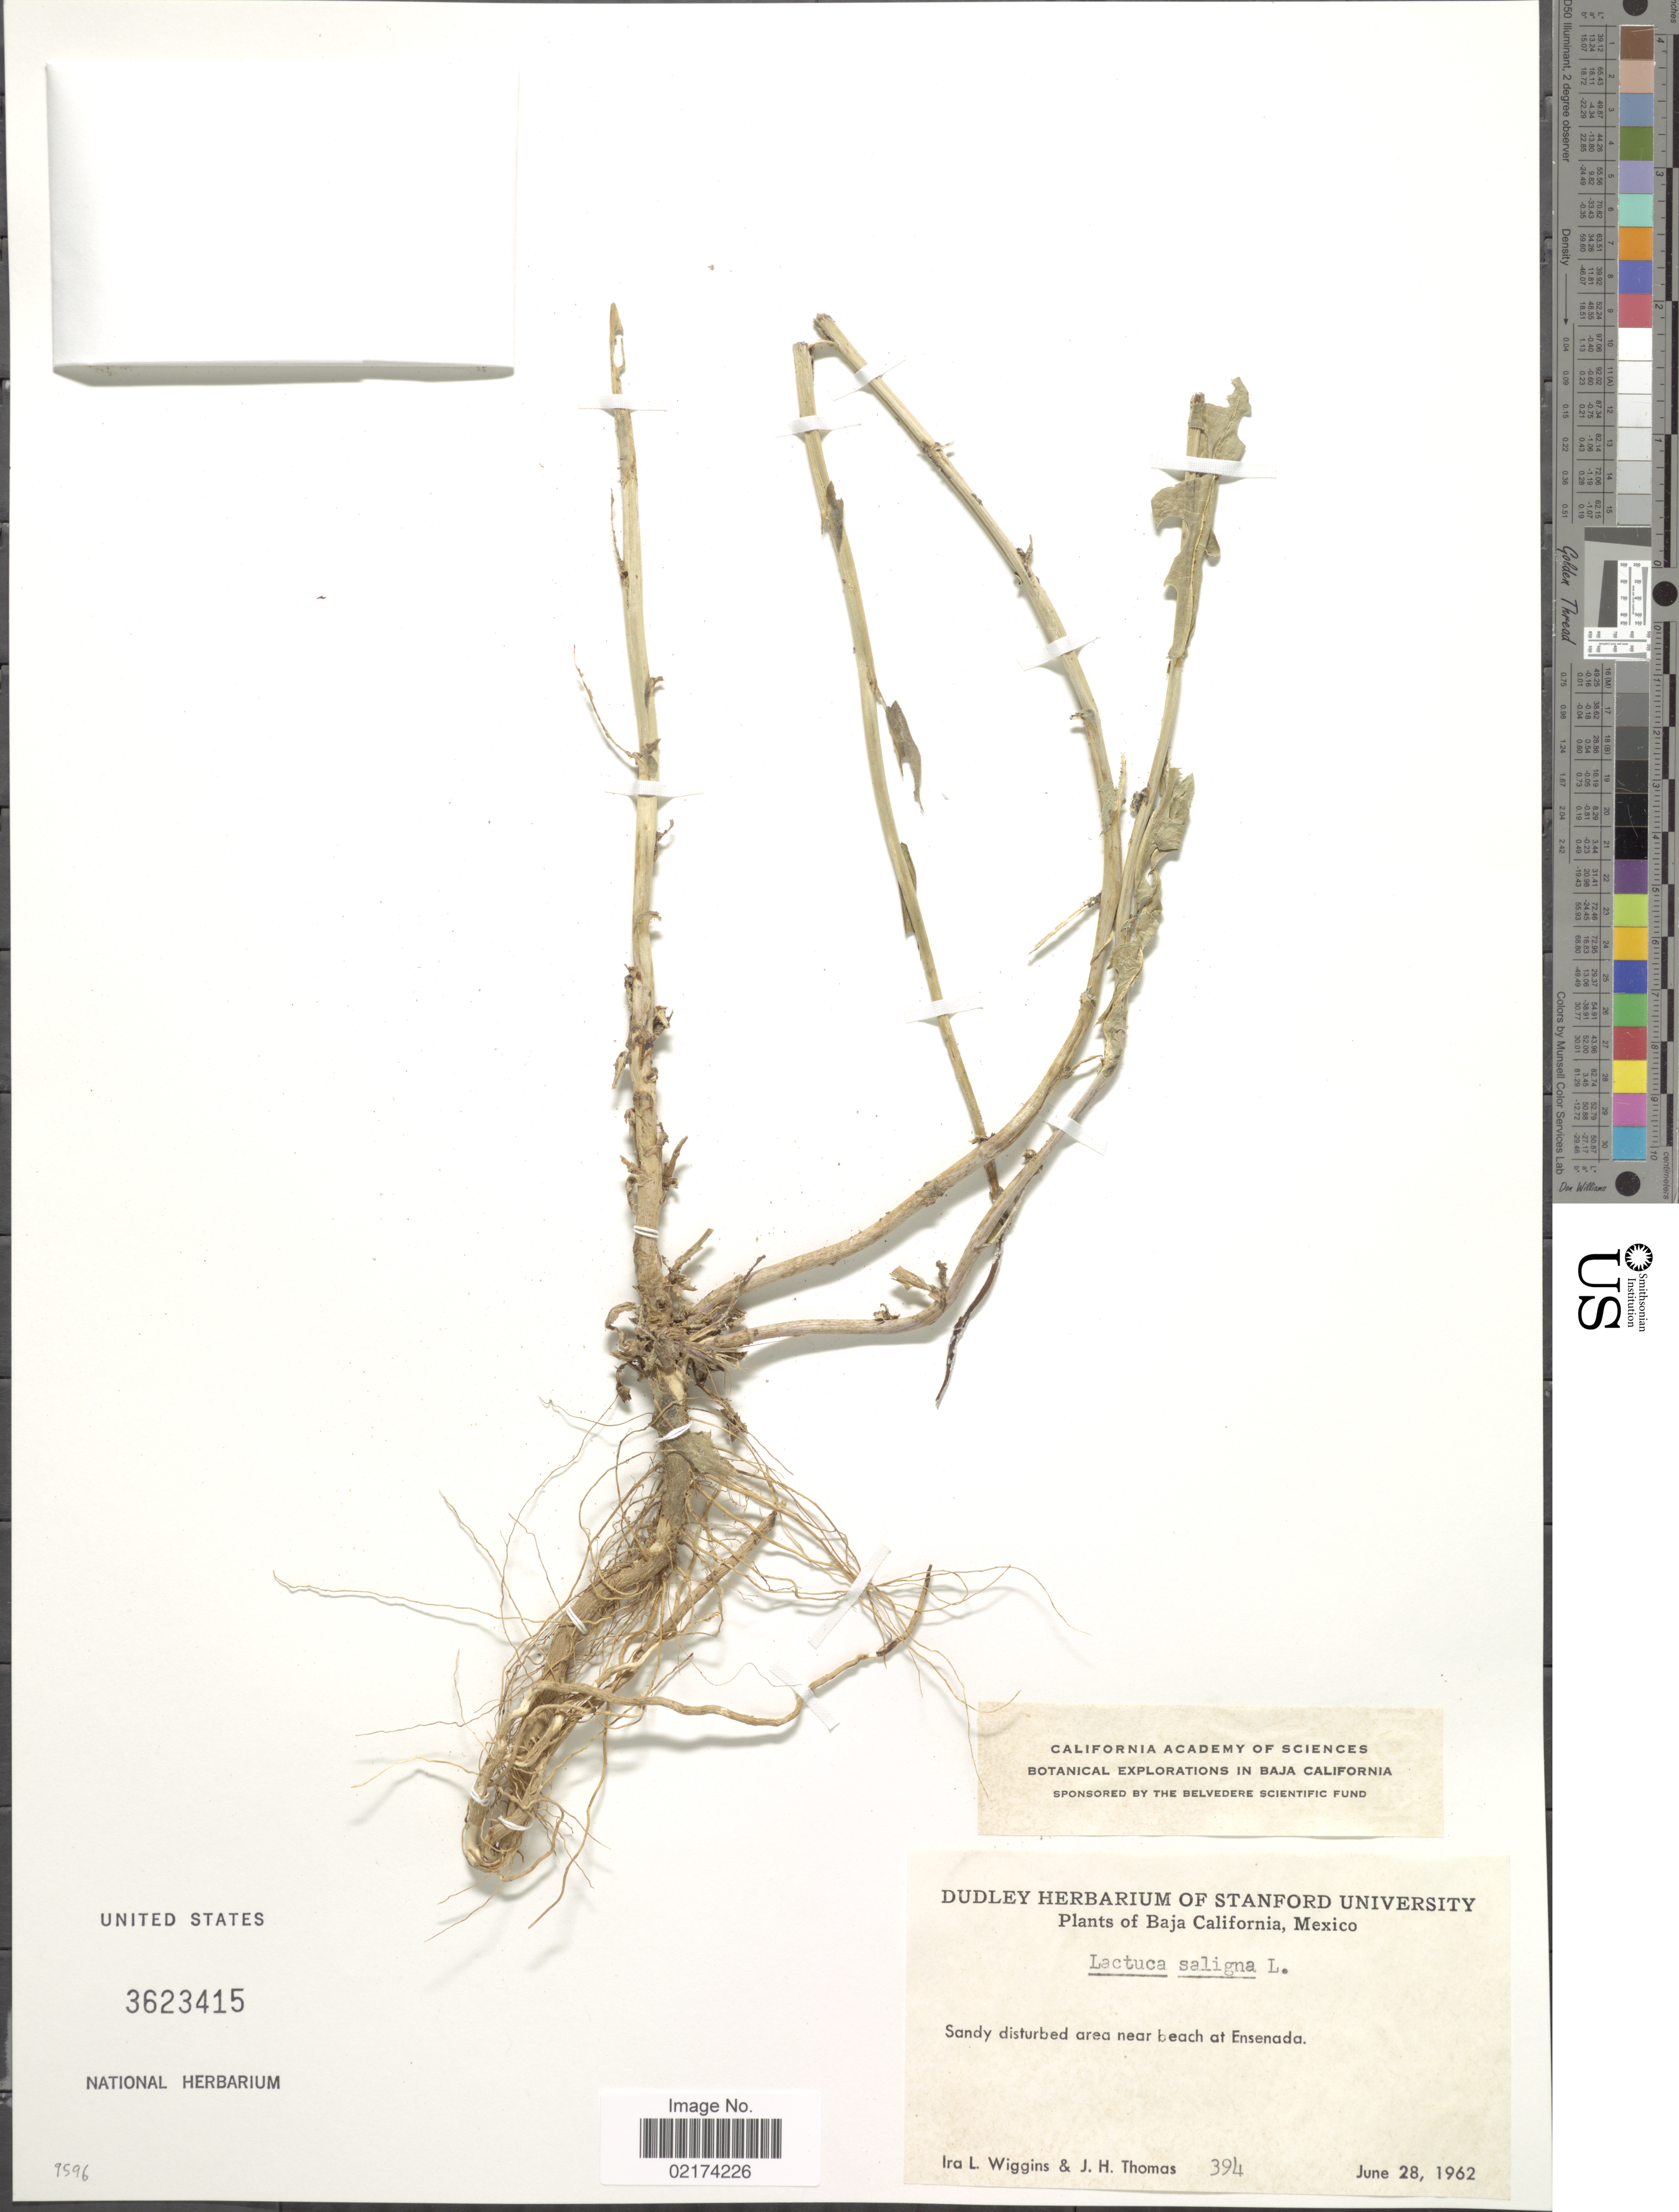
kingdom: Plantae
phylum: Tracheophyta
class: Magnoliopsida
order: Asterales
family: Asteraceae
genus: Lactuca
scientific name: Lactuca saligna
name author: L.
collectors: I. L. Wiggins & J. H. Thomas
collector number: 394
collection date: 1962-06-28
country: Mexico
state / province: Baja California Norte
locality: Area near beach at Ensenada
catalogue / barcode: US 3623415